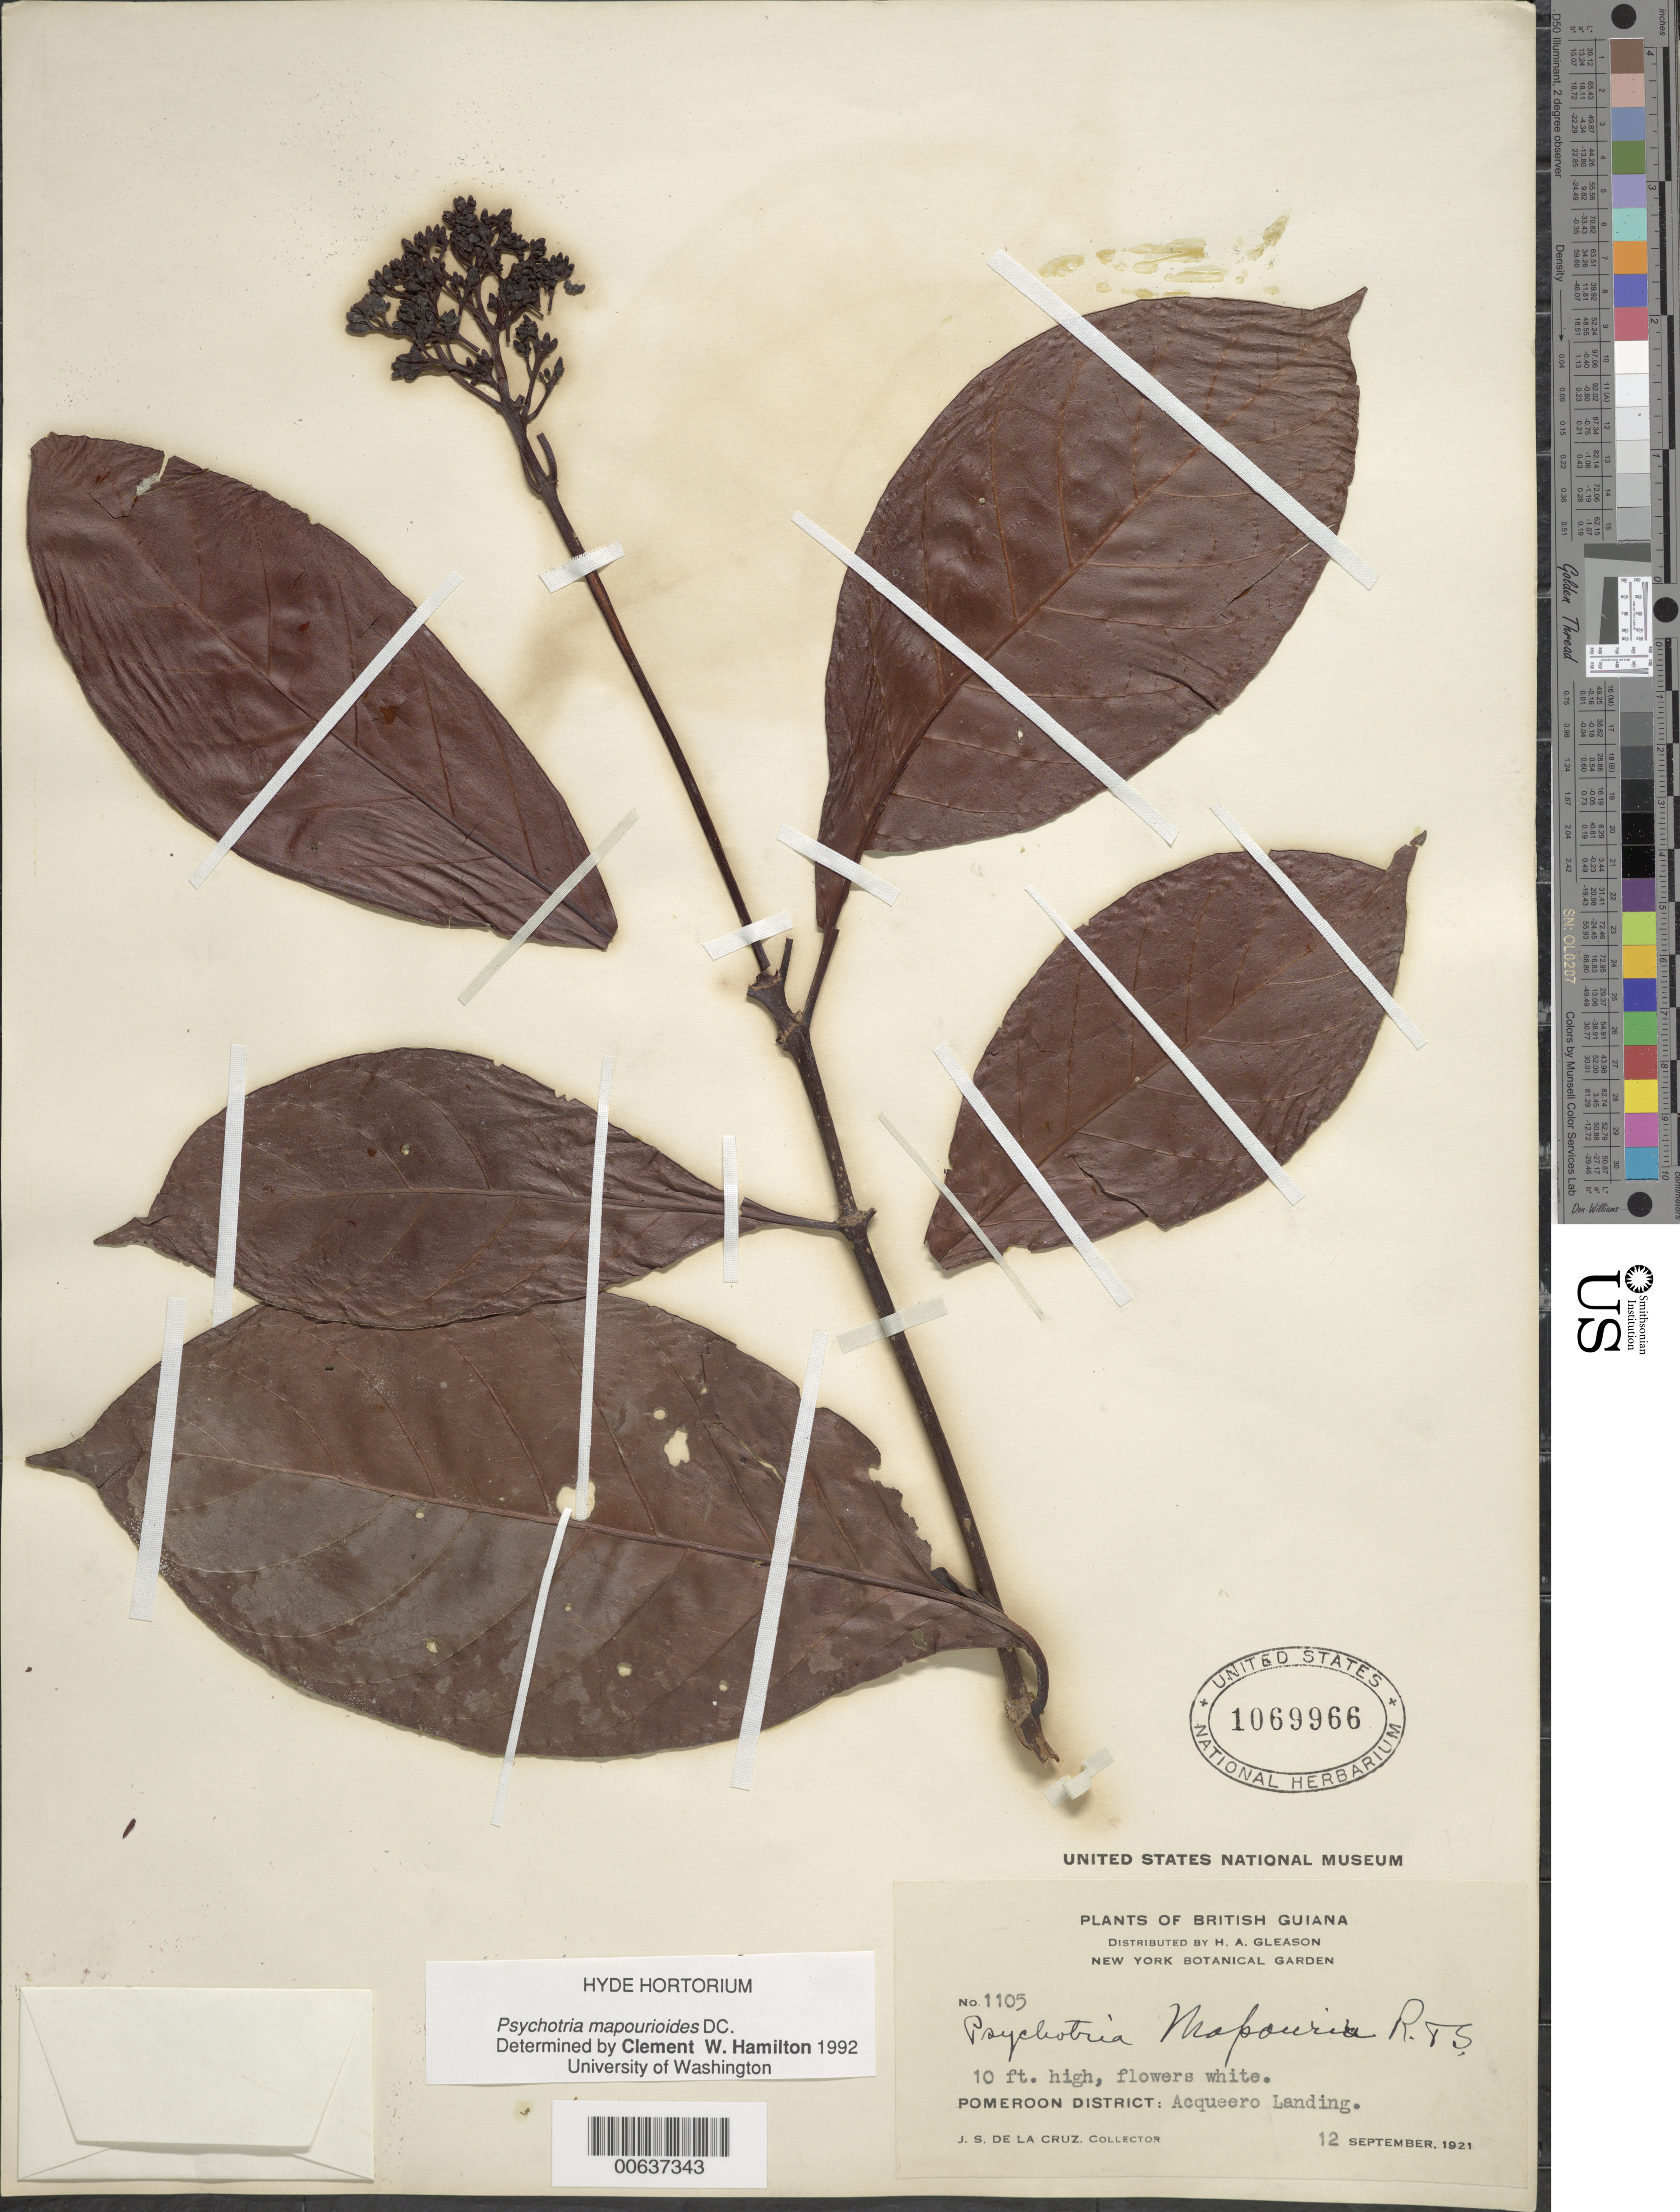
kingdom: Plantae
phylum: Tracheophyta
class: Magnoliopsida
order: Gentianales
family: Rubiaceae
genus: Psychotria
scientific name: Psychotria mapourioides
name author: DC.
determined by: Clement, C. W.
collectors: J. S. de la Cruz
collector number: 1105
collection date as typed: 12-Sep-21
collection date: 1921-09-12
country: Guyana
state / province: Barima-Waini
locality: Acqueero Landing, Pomeroon Dist.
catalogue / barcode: US 1069966